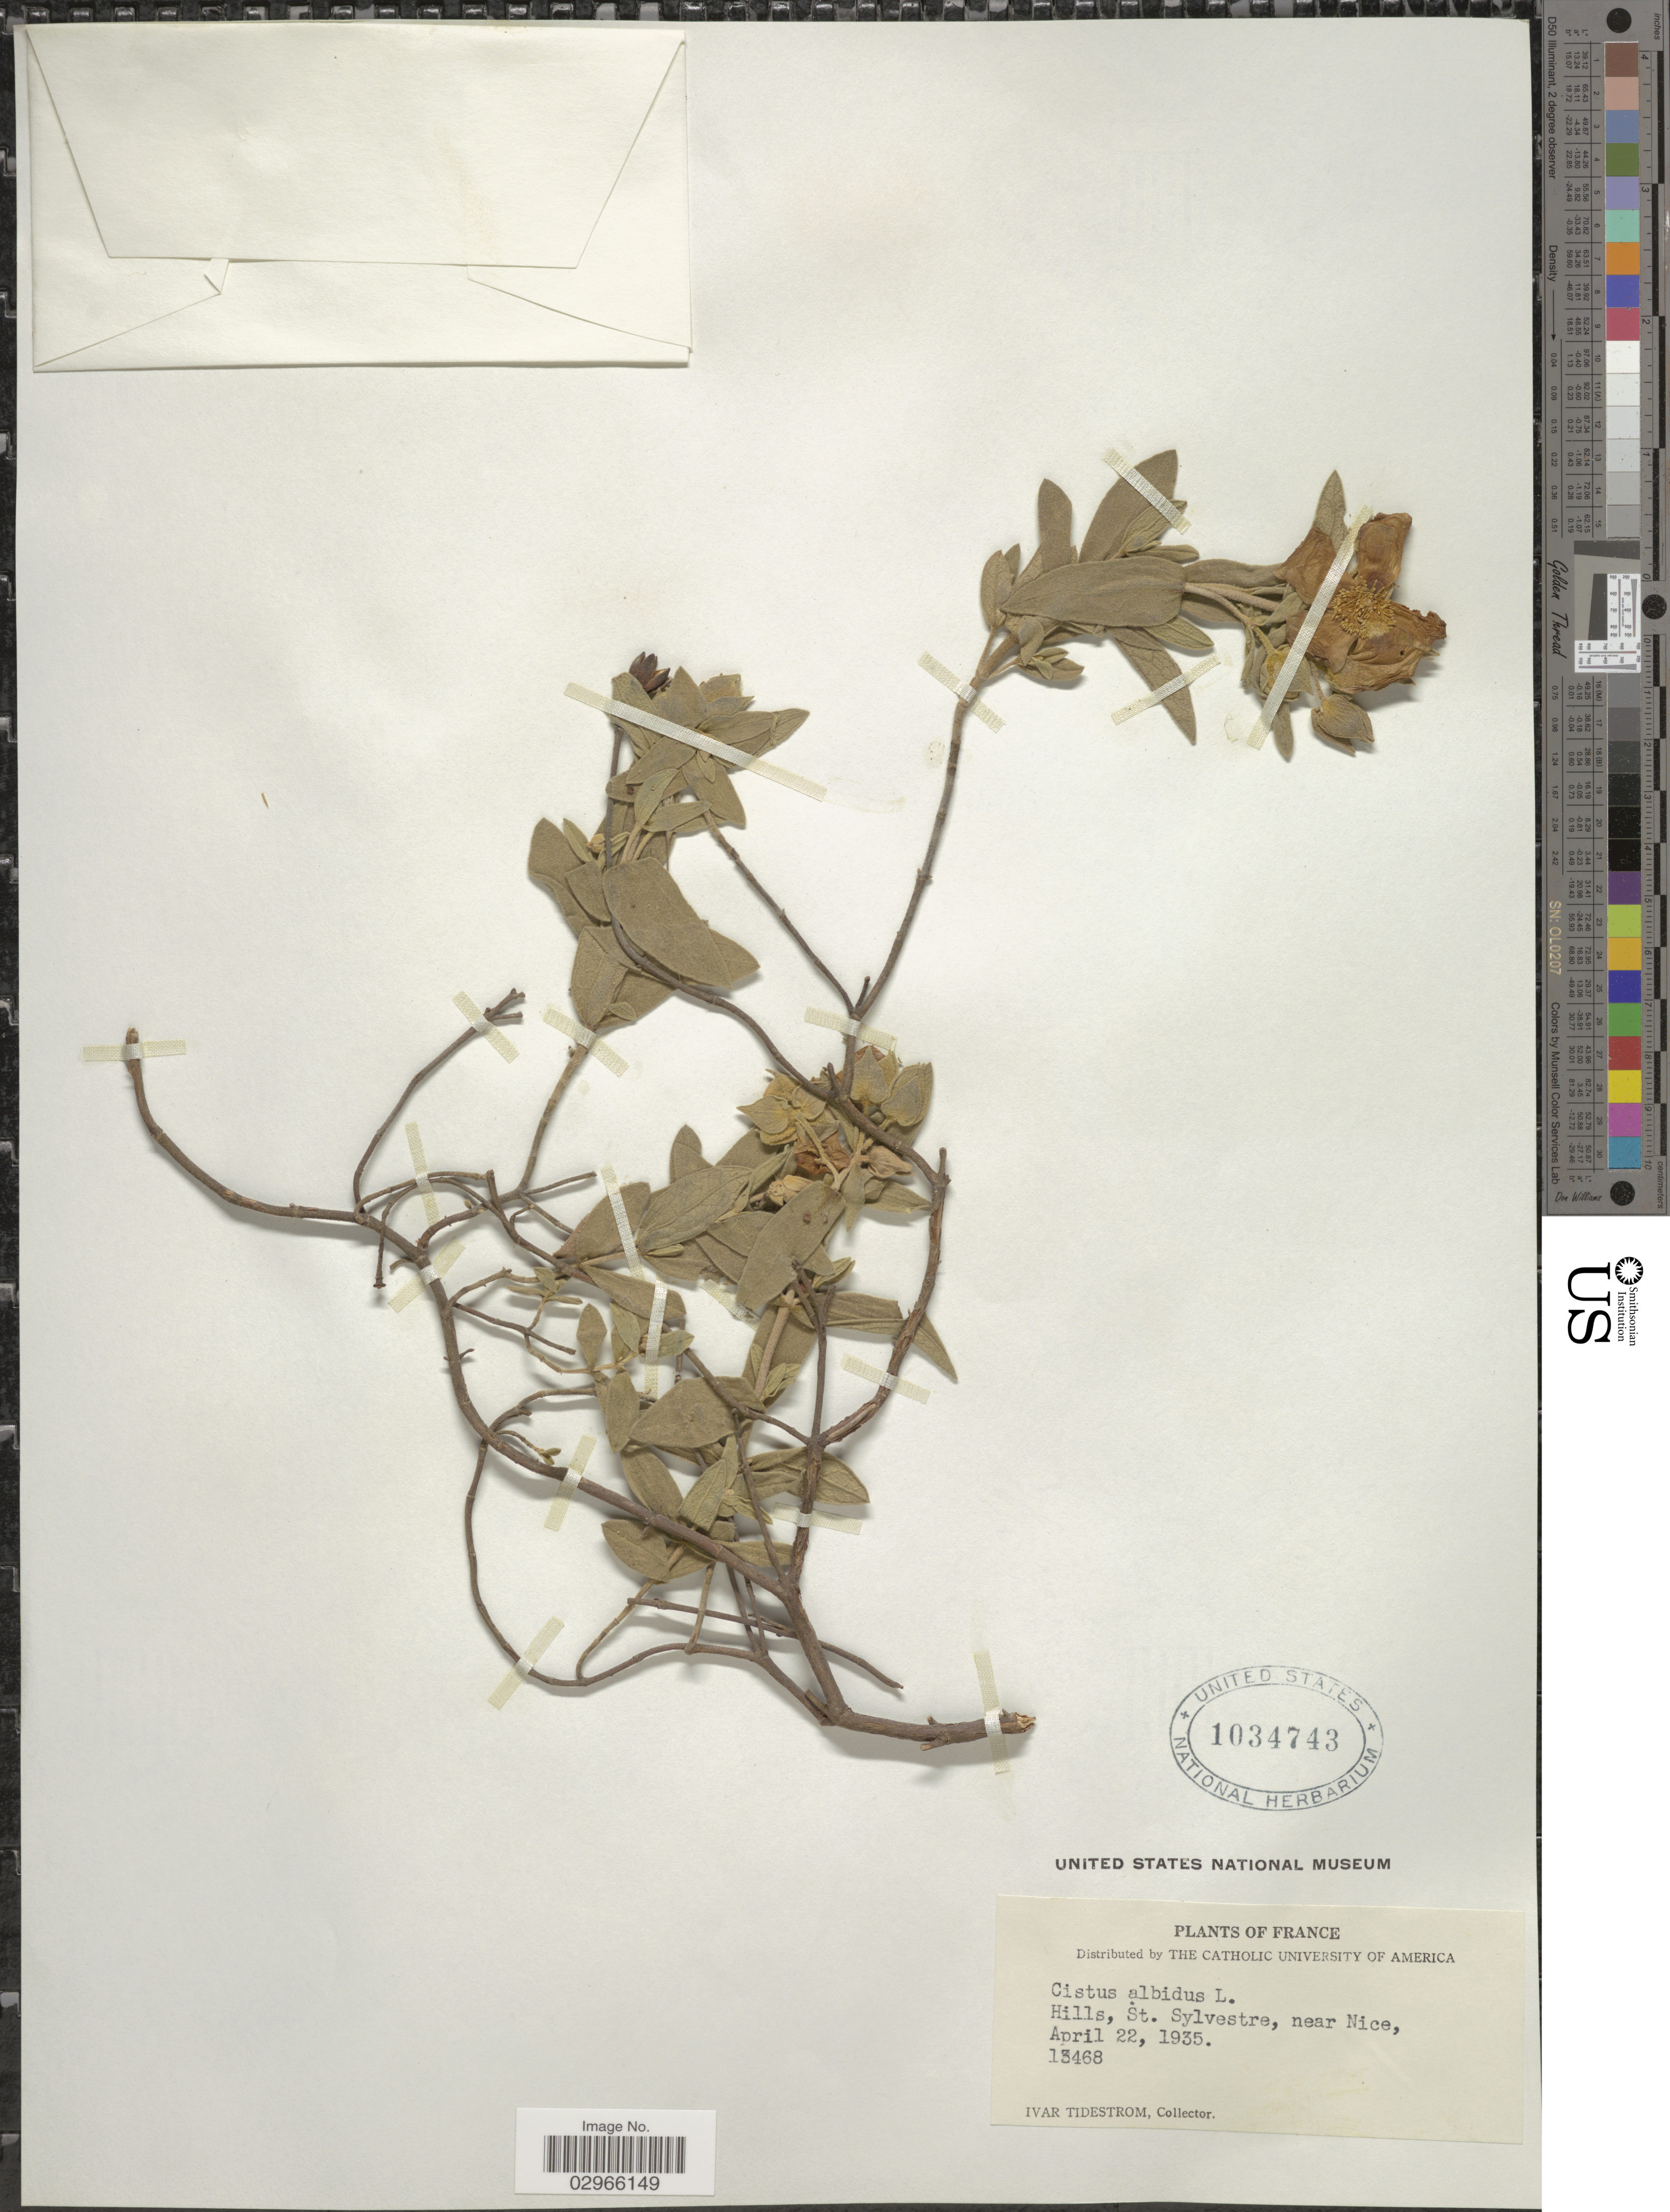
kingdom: Plantae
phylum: Tracheophyta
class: Magnoliopsida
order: Malvales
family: Cistaceae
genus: Cistus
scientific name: Cistus albidus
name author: L.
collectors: I. F. Tidestrom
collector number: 13468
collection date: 1935-04-22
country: France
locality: Hills, St. Sylvestre, near Nice.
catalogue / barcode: US 1034743